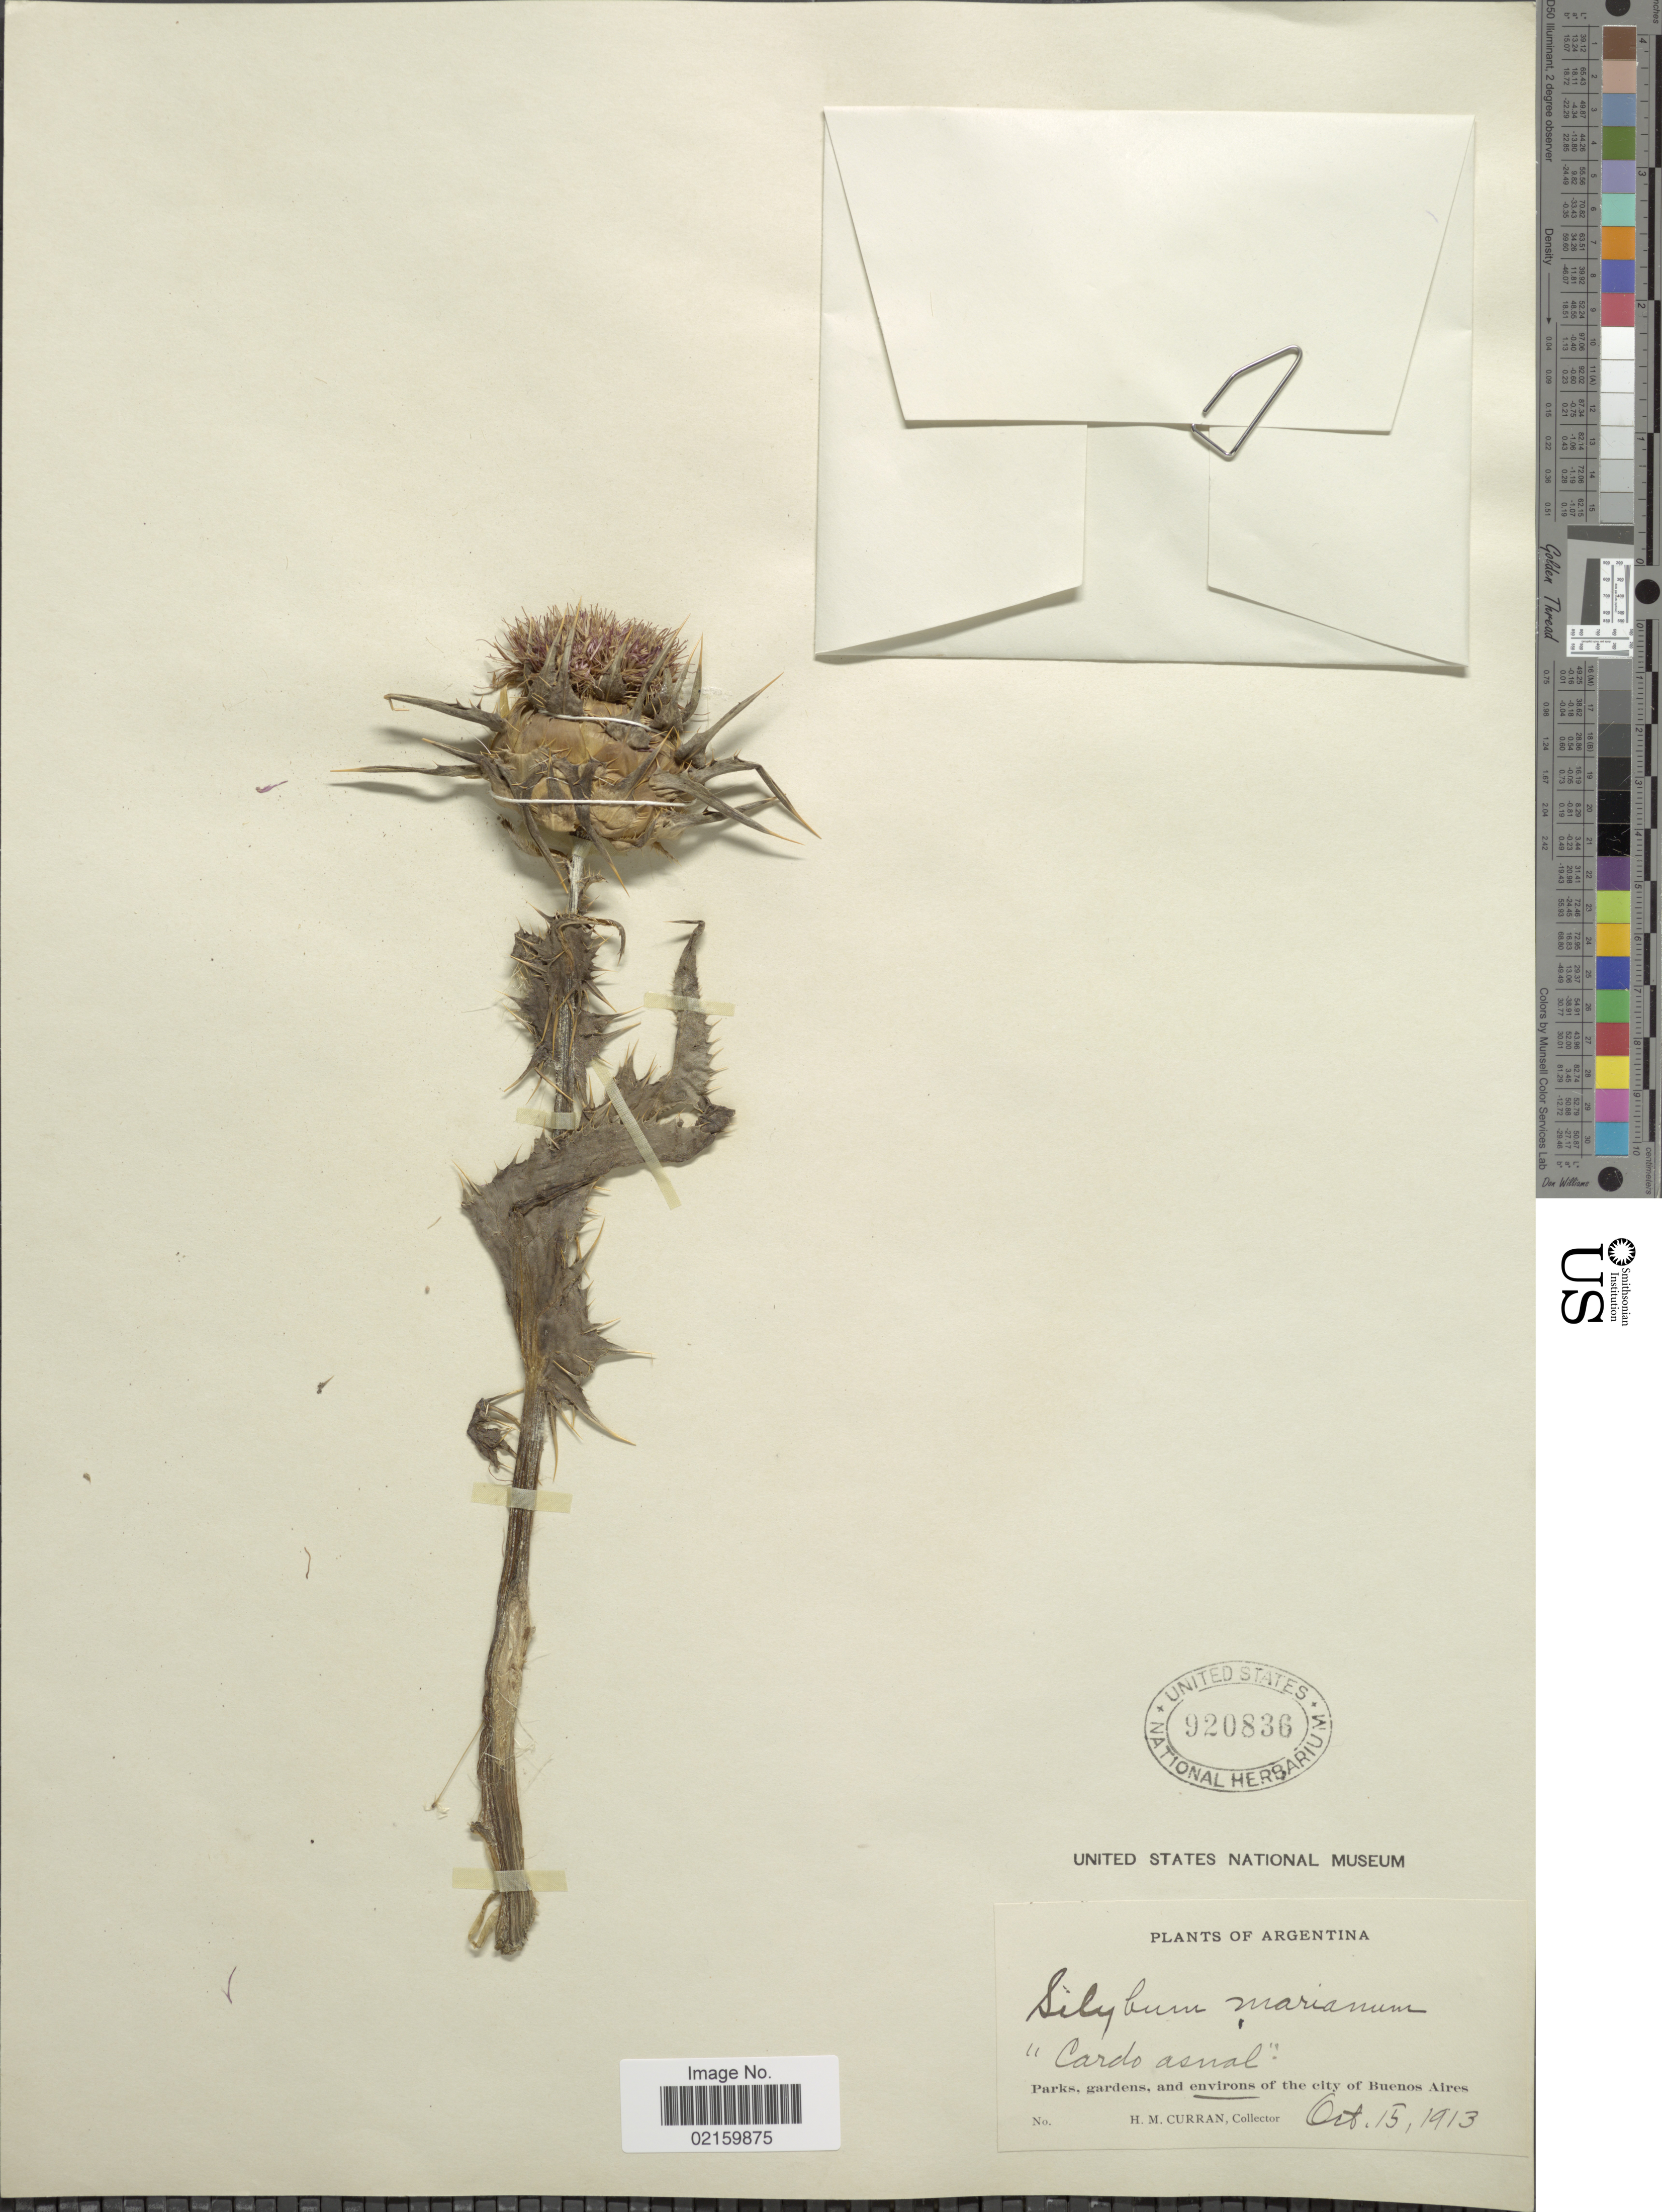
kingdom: Plantae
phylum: Tracheophyta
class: Magnoliopsida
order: Asterales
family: Asteraceae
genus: Silybum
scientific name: Silybum marianum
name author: (L.) Gaertn.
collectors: H. M. Curran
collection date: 1913-10-15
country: Argentina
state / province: Buenos Aires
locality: Cardo Asnal. Parks, gardens, and environs of the city of Buenos Aires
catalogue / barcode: US 920836